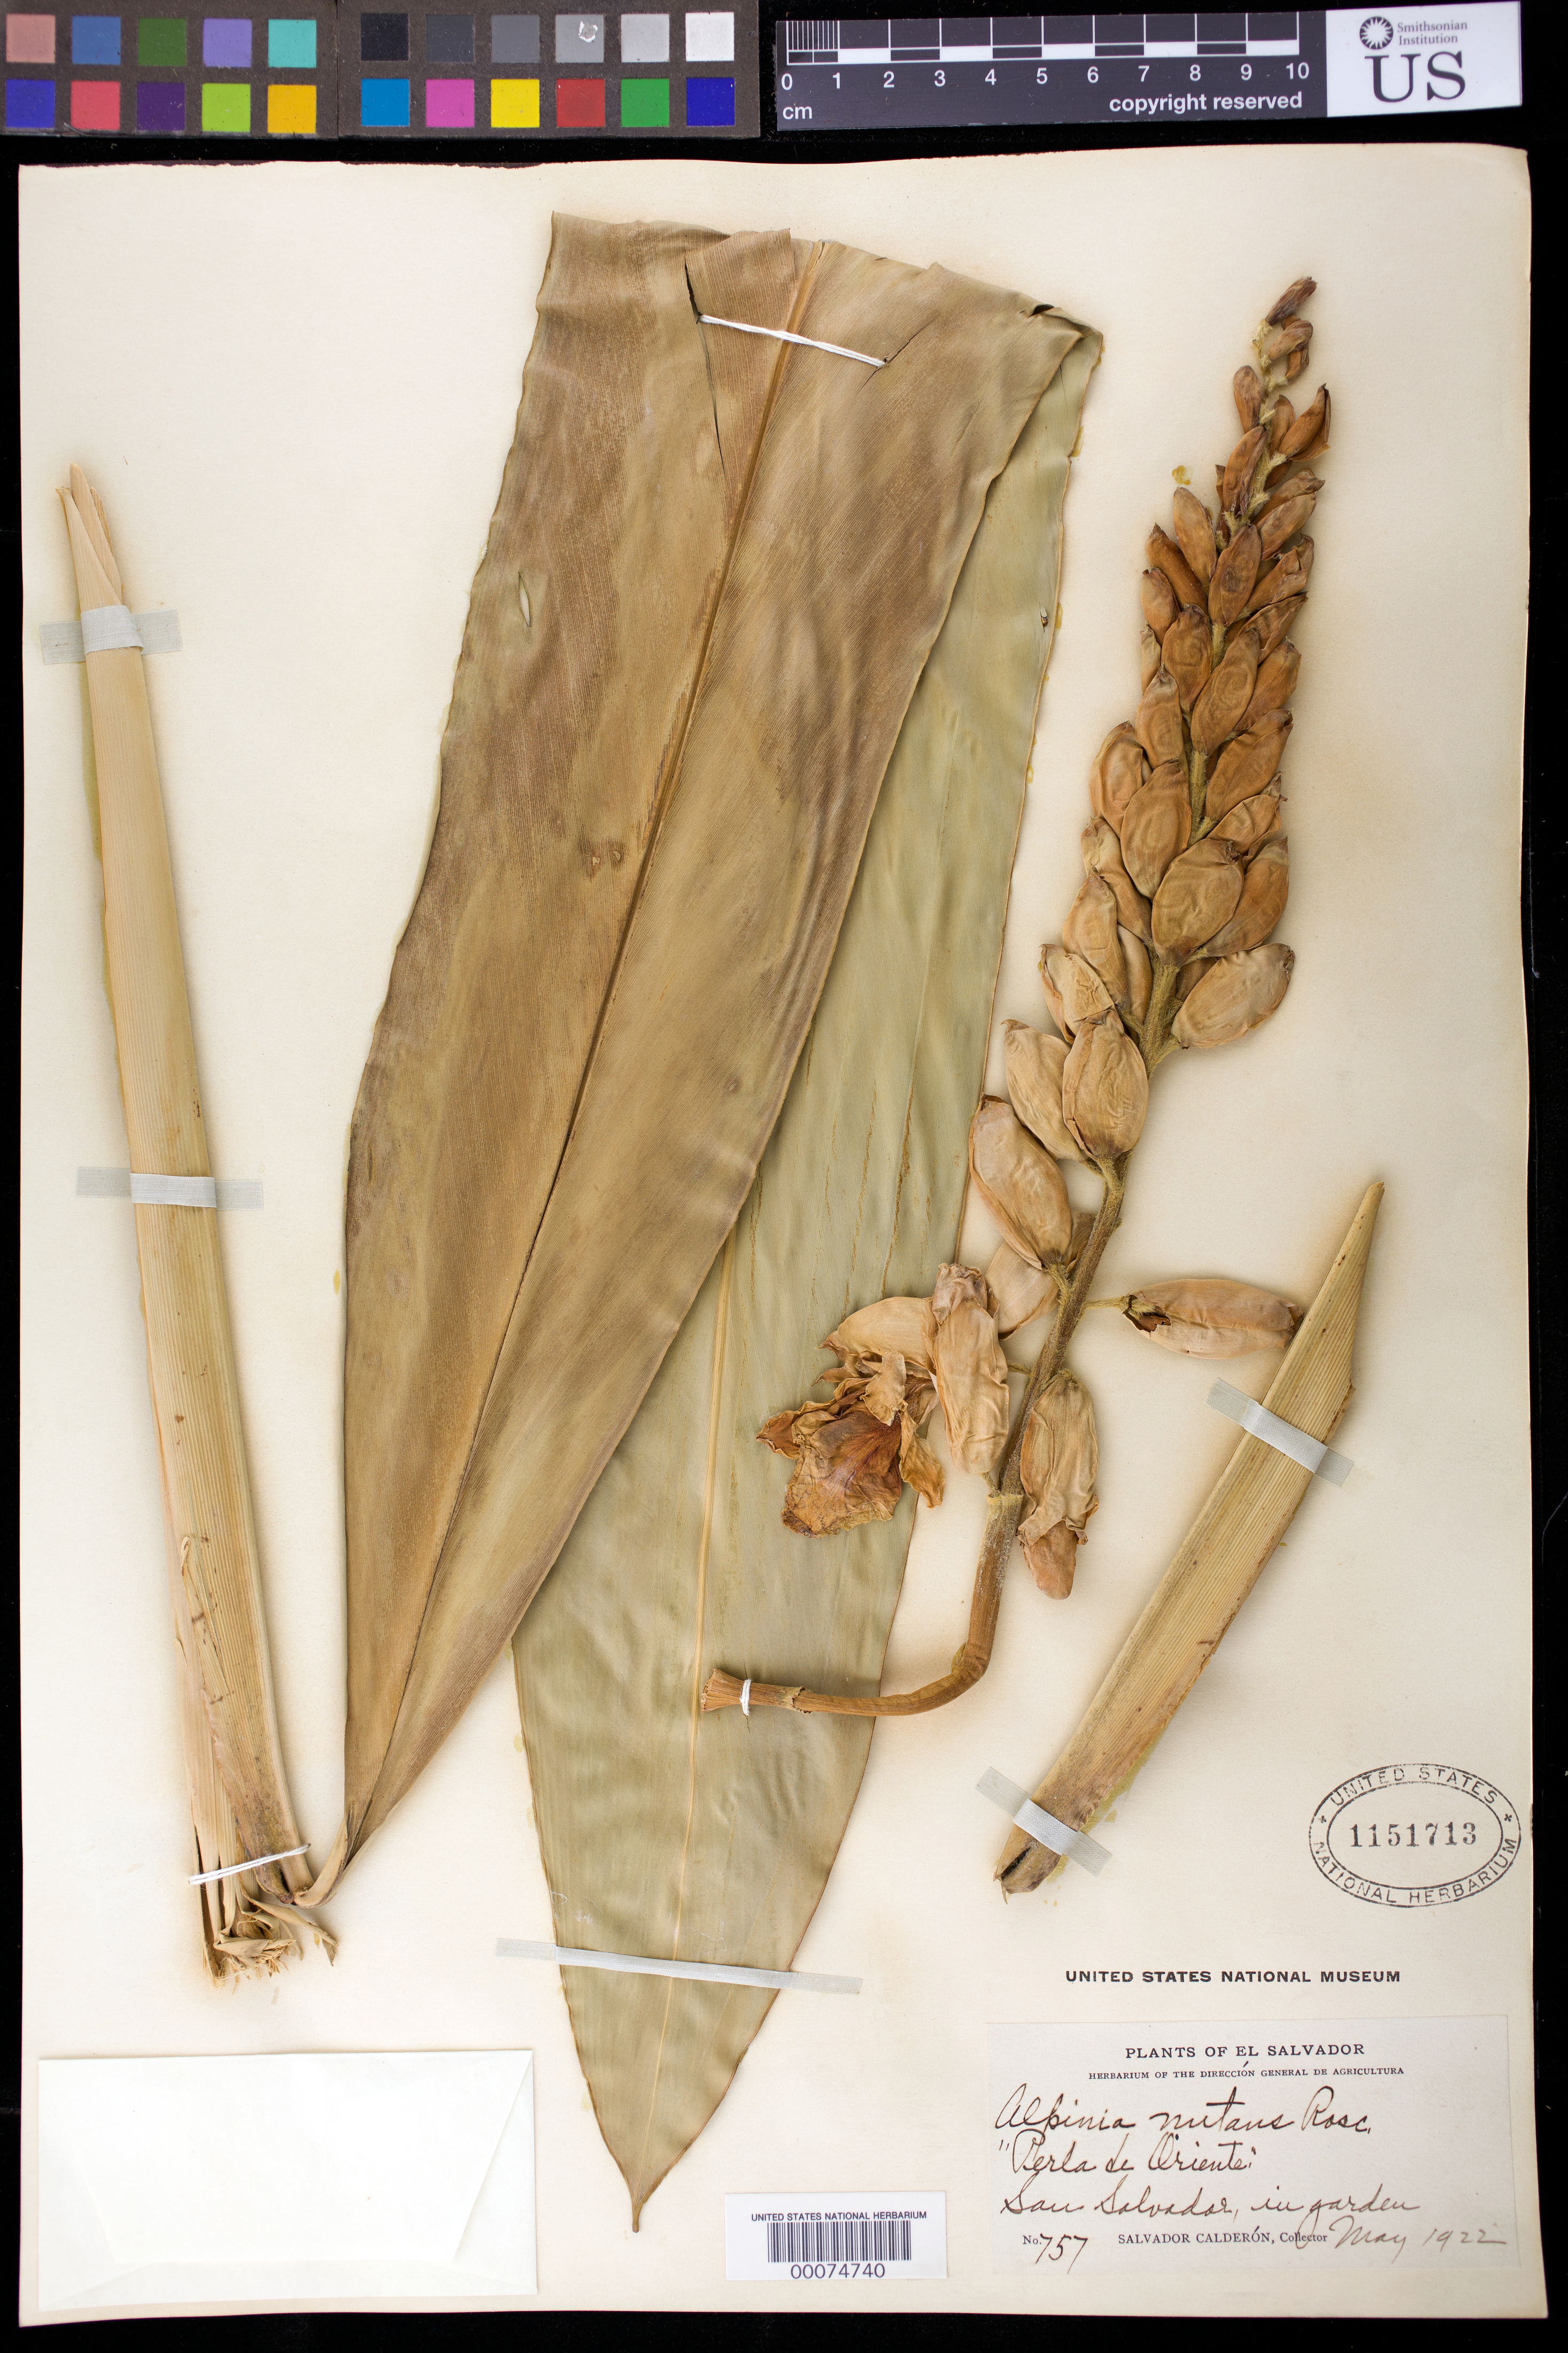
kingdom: Plantae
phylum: Tracheophyta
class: Liliopsida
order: Zingiberales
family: Zingiberaceae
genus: Alpinia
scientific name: Alpinia zerumbet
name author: (Pers.) B.L. Burtt & R.M. Sm.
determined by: Strong, Mark T., (BOT), Smithsonian Institution - National Museum of Natural History (UNITED STATES)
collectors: S. Calderón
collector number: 757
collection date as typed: May 1922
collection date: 1922-05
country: El Salvador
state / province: San Salvador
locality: In garden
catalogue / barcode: US 1151713